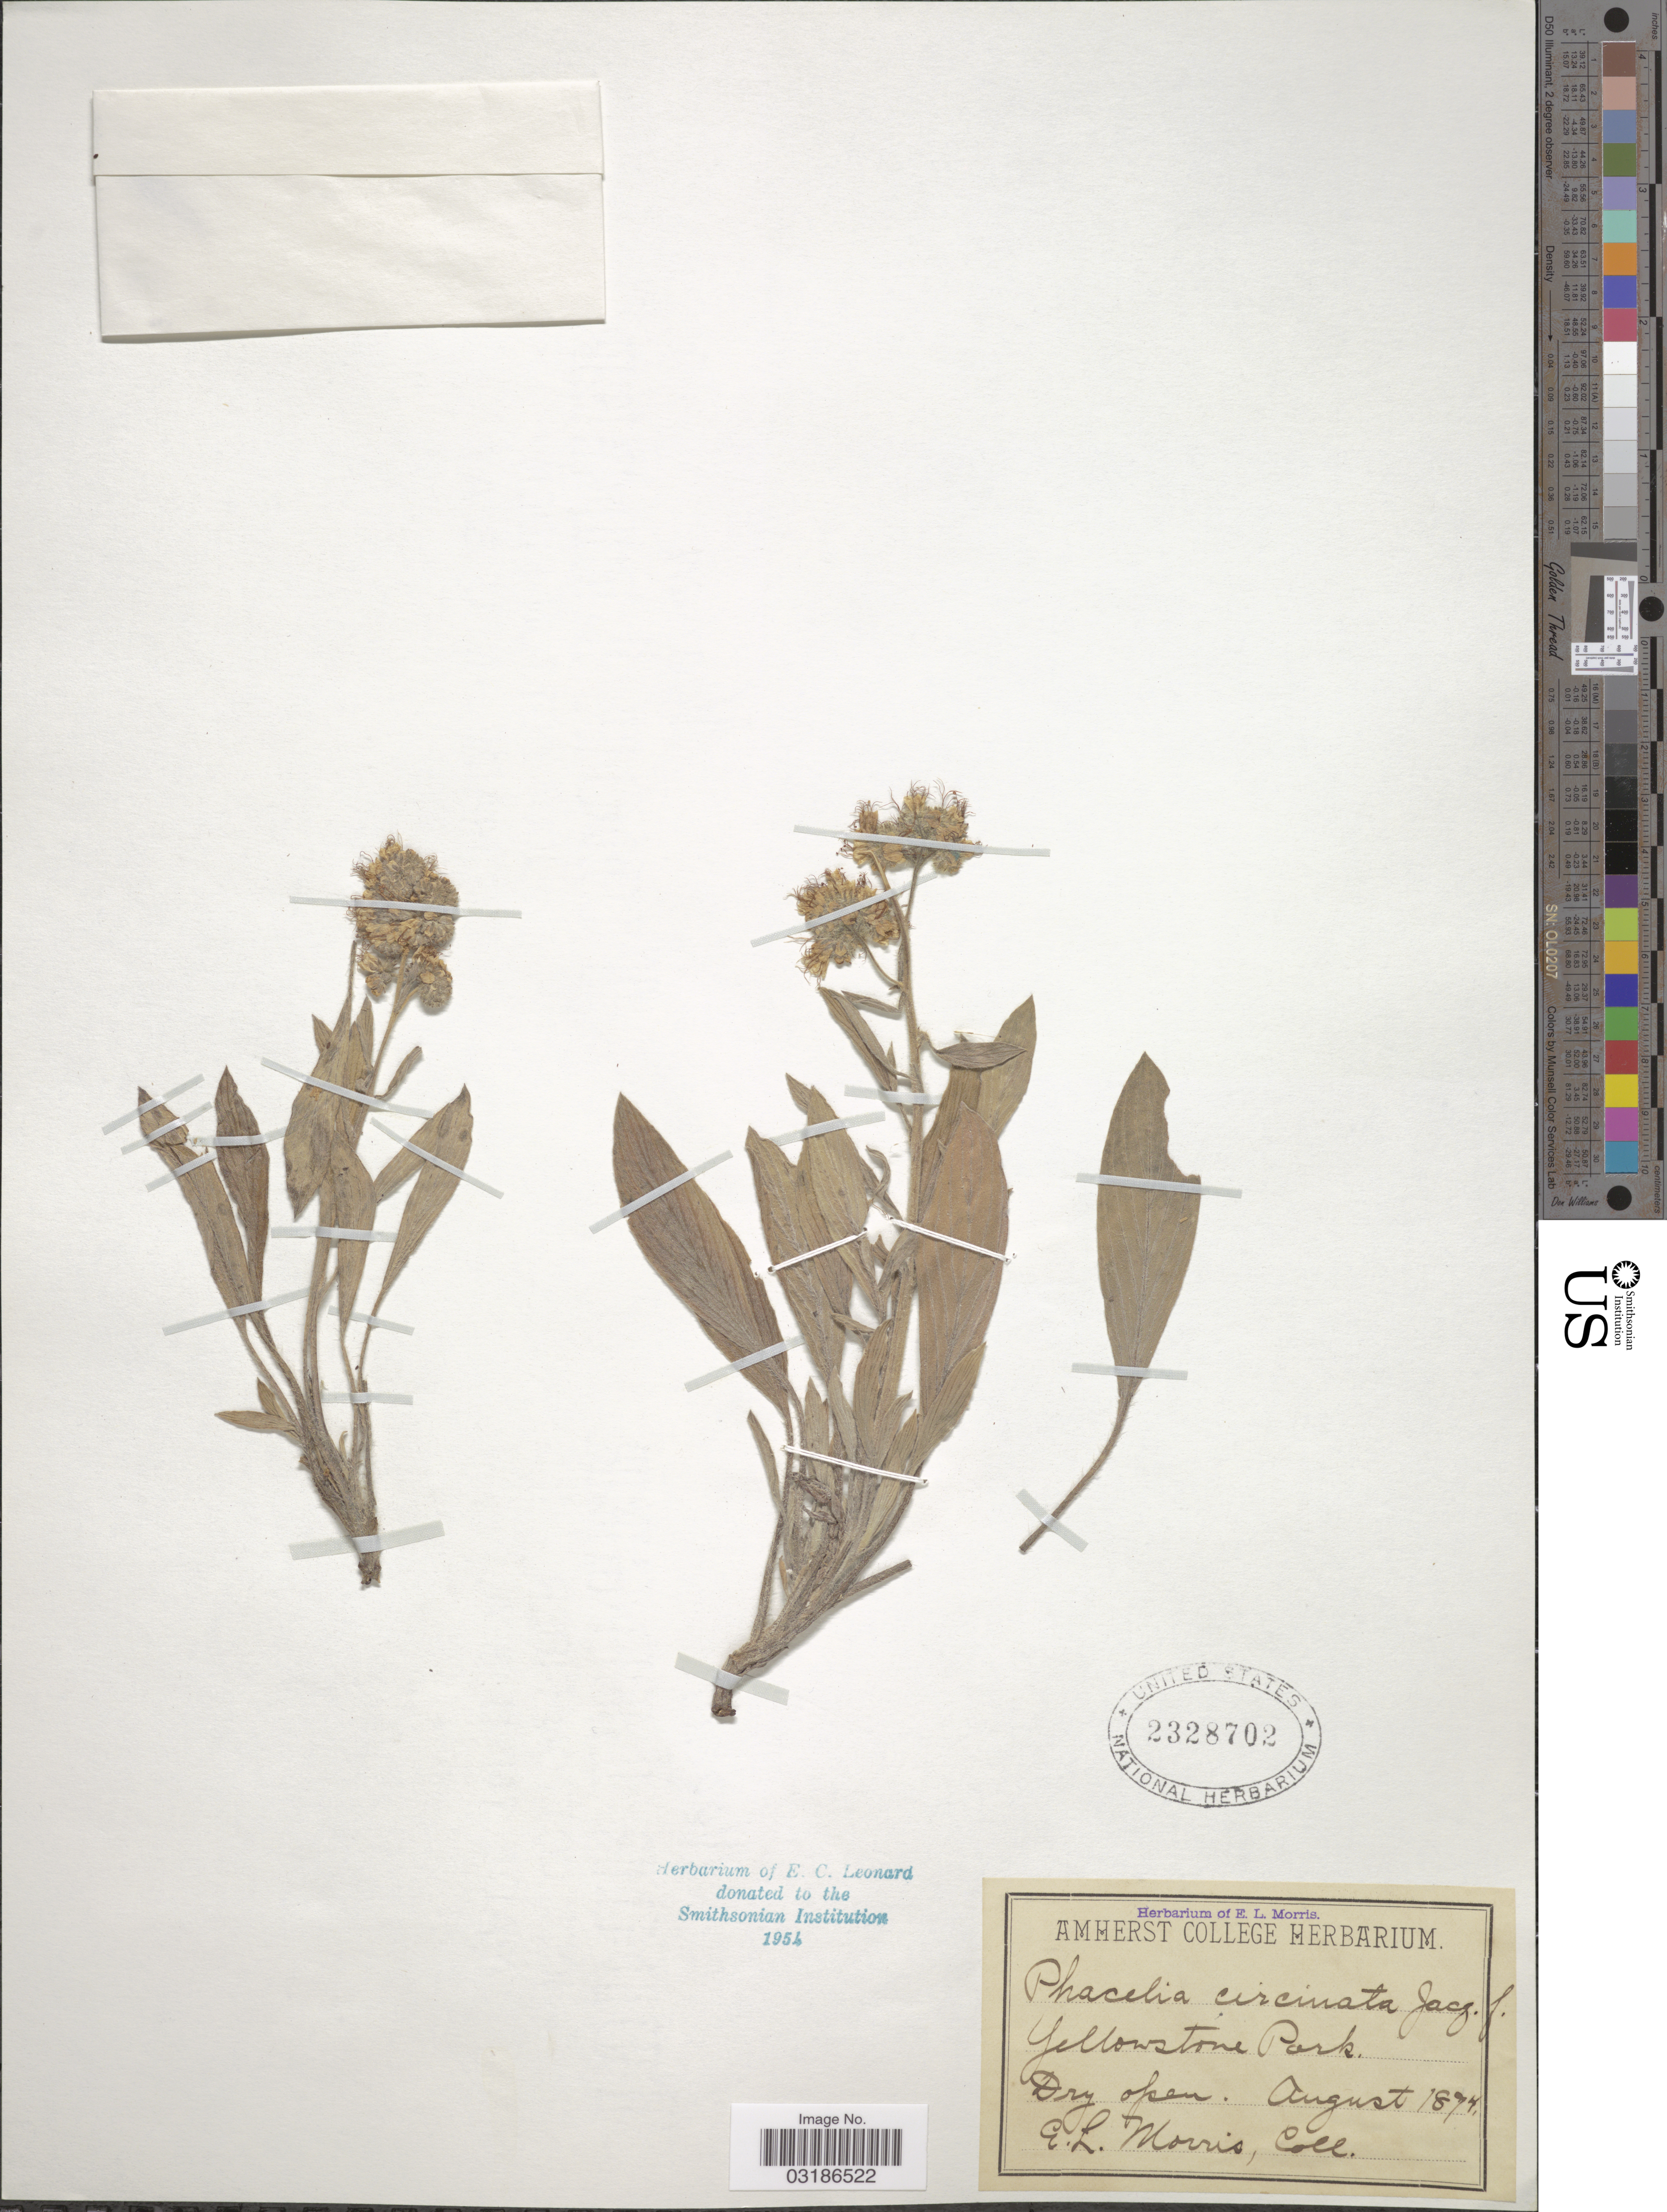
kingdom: Plantae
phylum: Tracheophyta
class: Magnoliopsida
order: Boraginales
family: Hydrophyllaceae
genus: Phacelia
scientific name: Phacelia hastata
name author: Douglas ex Lehm.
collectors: E. Morris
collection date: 1874-08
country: United States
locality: Yellowstone Park.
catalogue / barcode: US 2328702